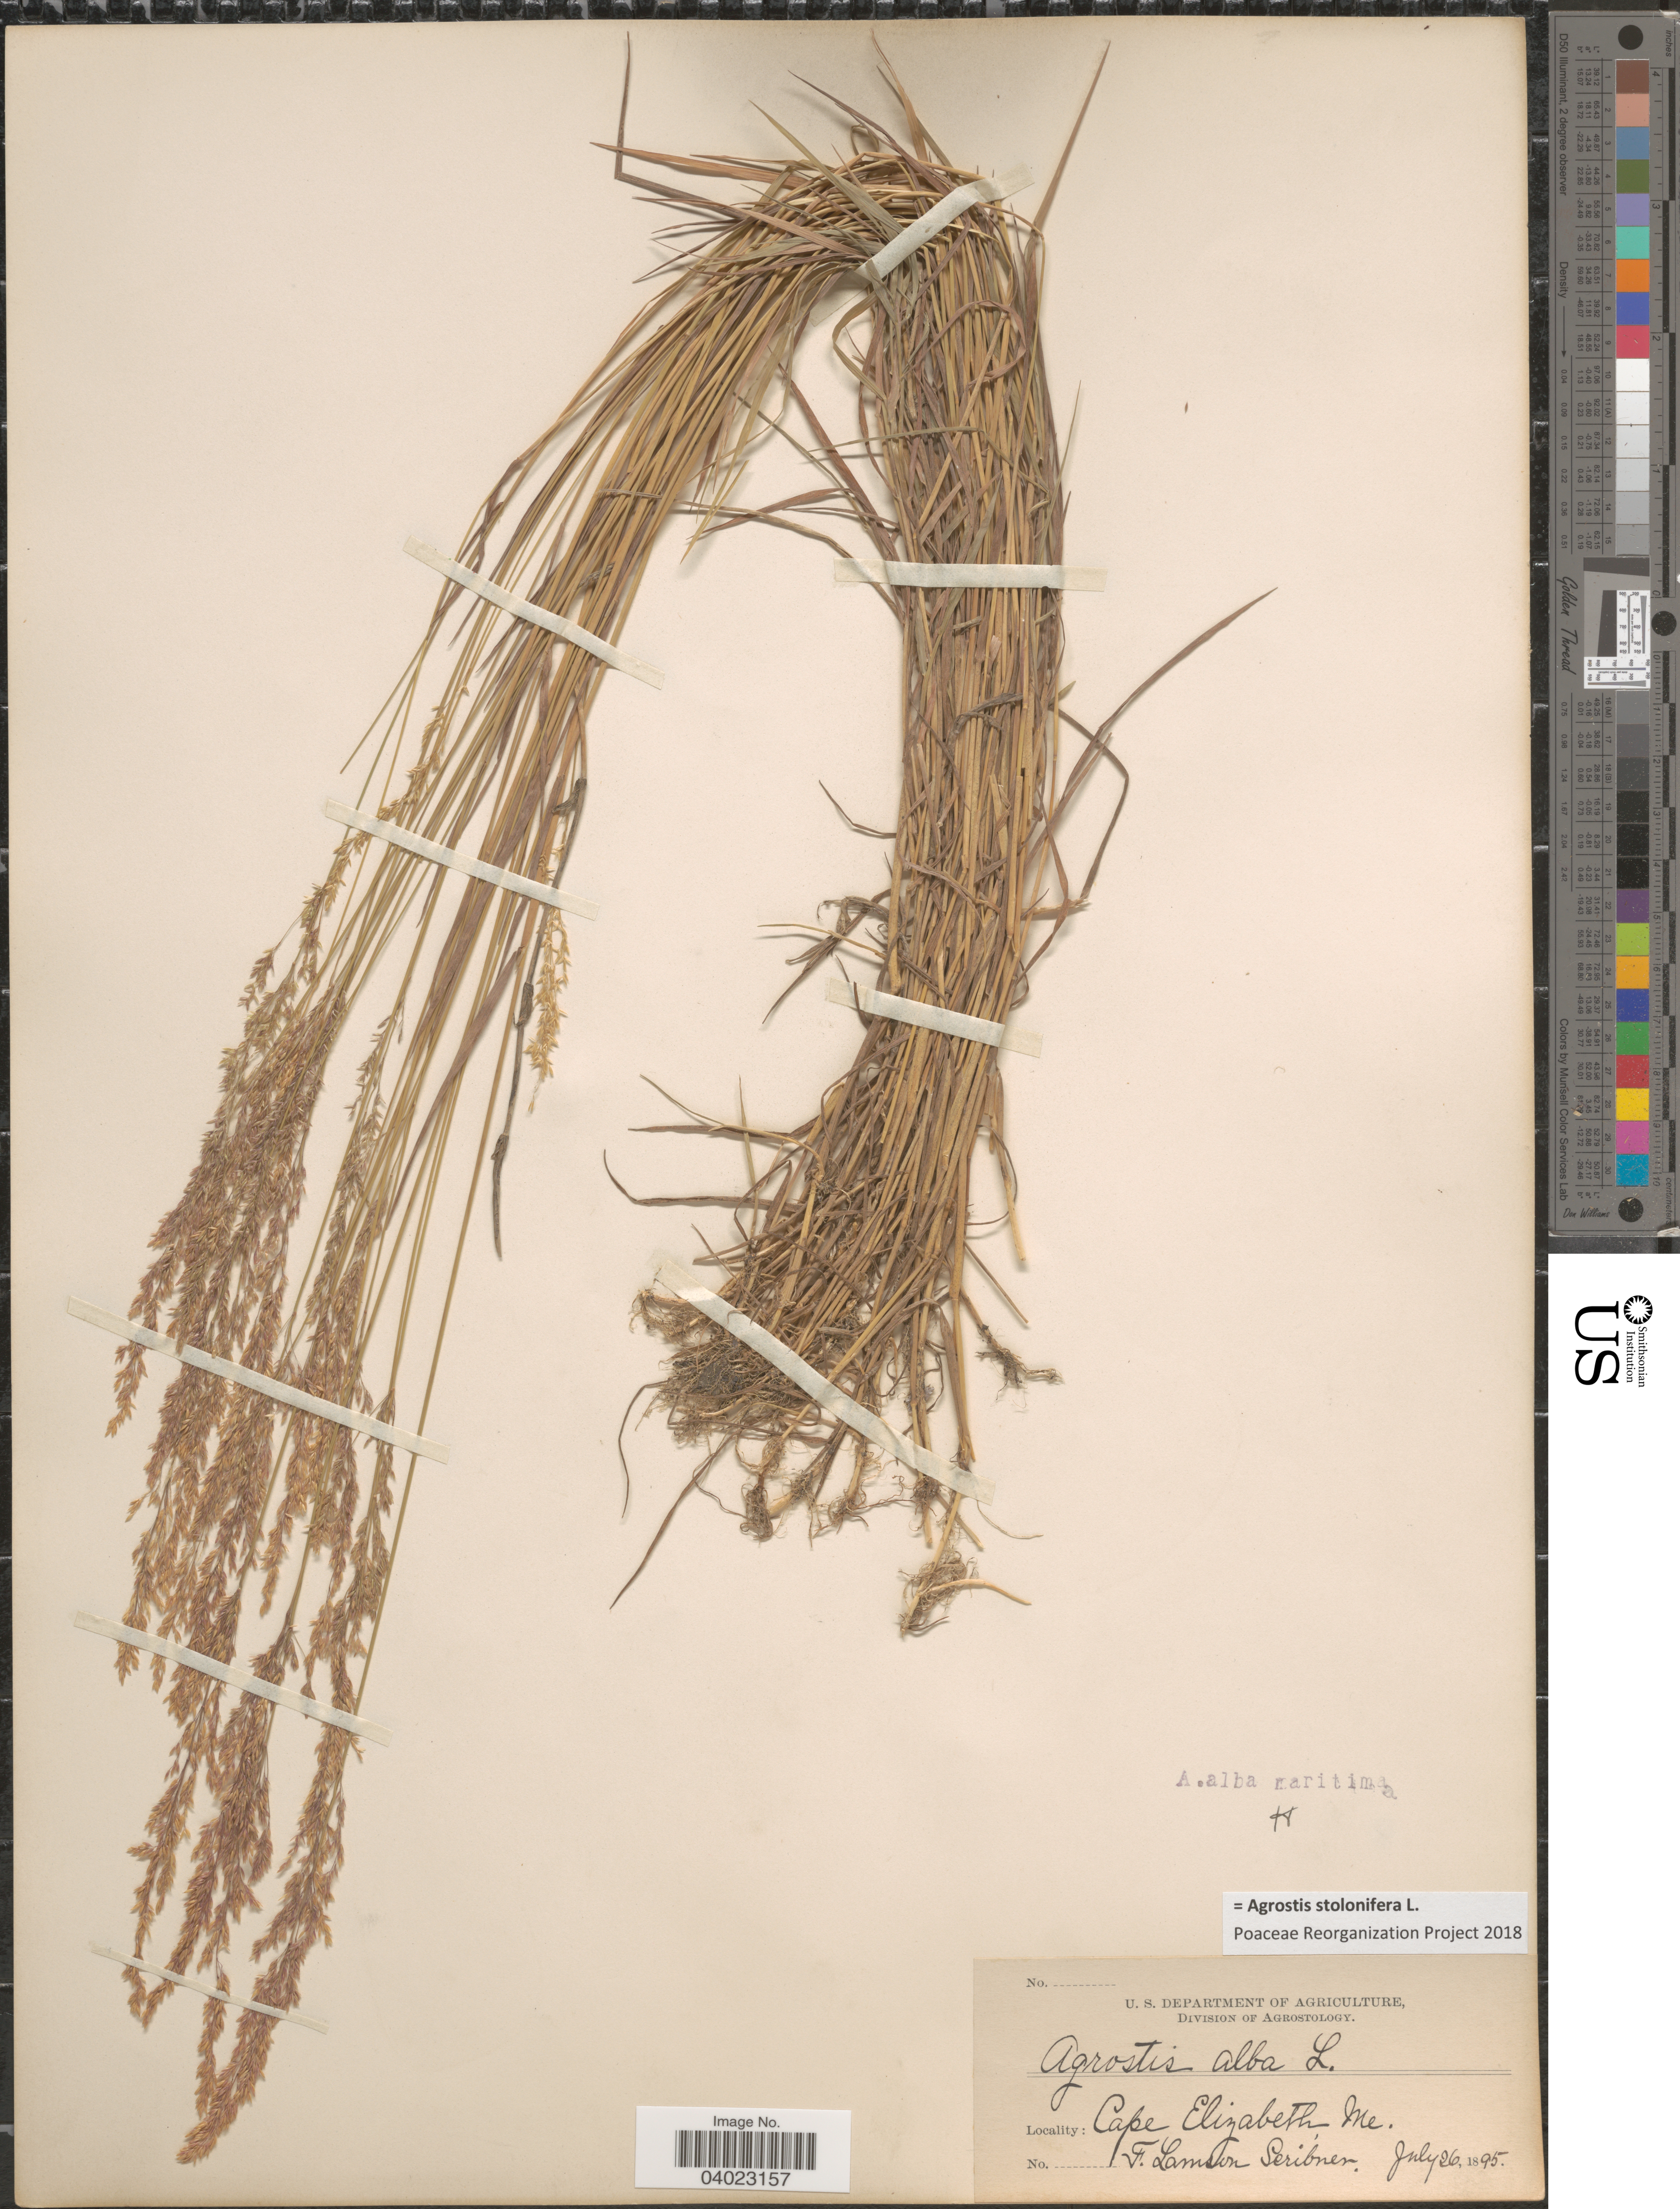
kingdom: Plantae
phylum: Tracheophyta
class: Liliopsida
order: Poales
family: Poaceae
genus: Agrostis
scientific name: Agrostis stolonifera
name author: L.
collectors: F. Lamson-Scribner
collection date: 1895-07-26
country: United States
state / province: Maine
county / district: Cumberland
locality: Cape Elizabeth.